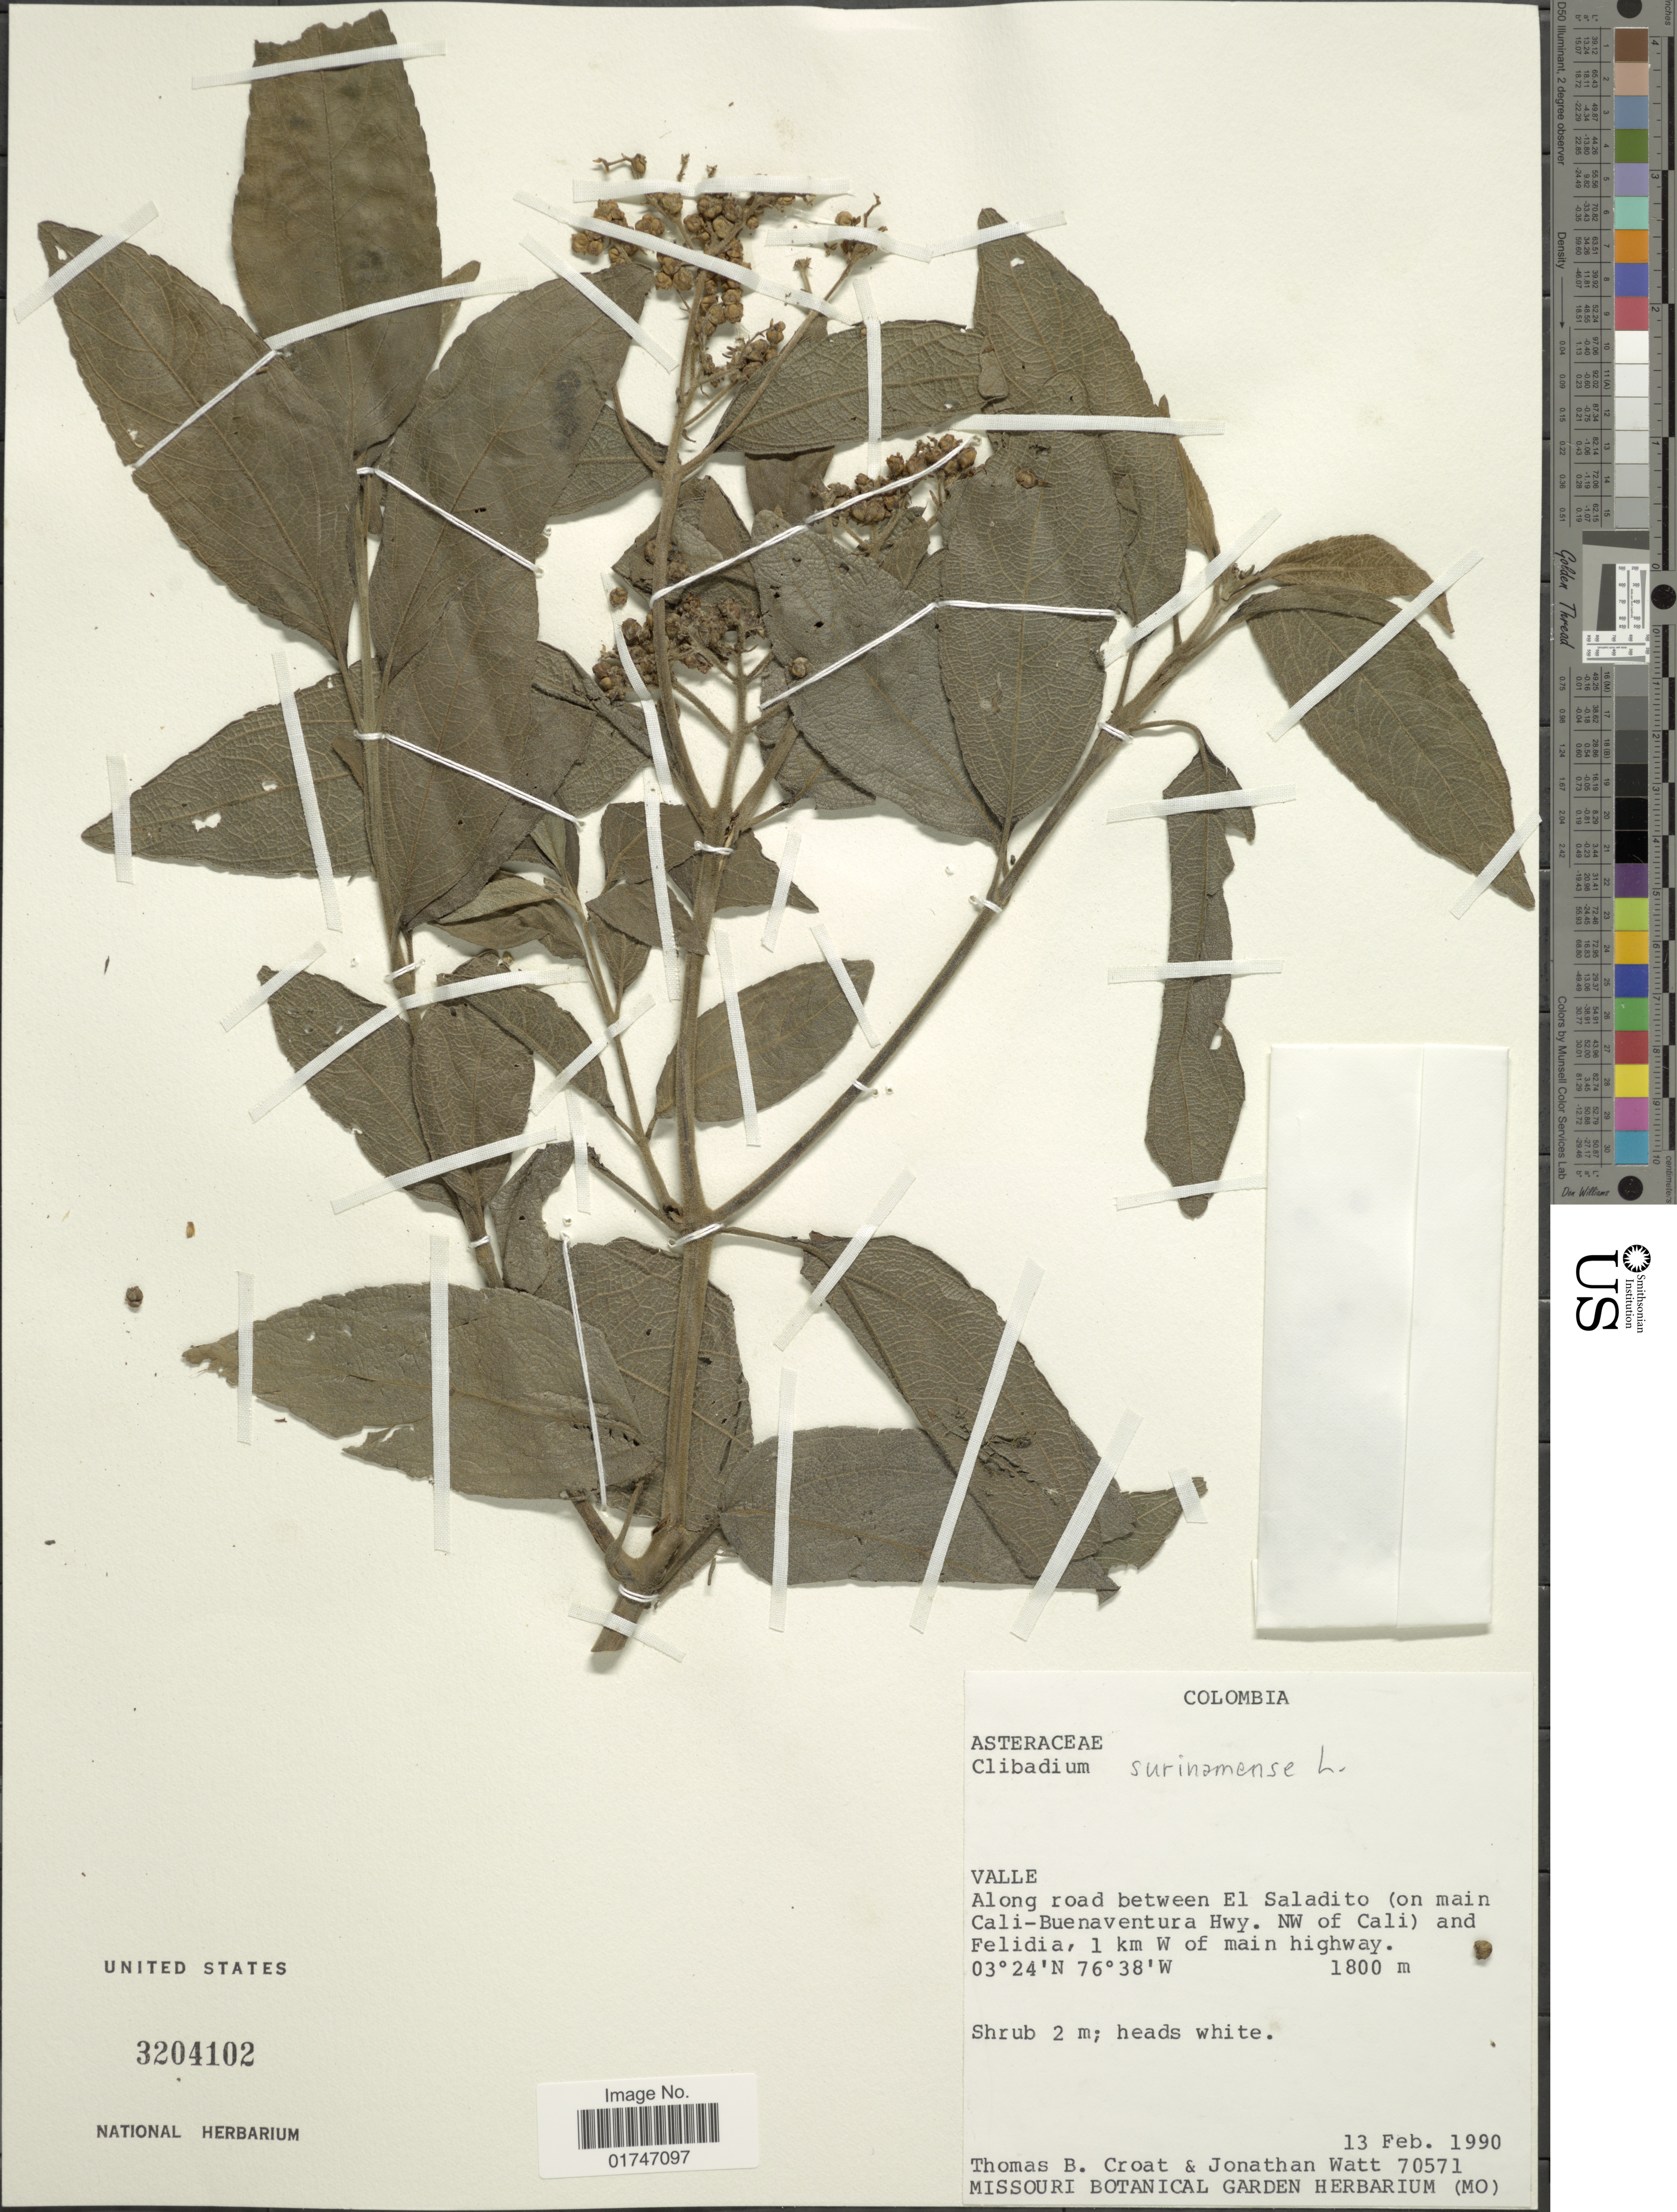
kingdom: Plantae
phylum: Tracheophyta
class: Magnoliopsida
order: Asterales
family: Asteraceae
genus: Clibadium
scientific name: Clibadium surinamense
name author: L.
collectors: T. B. Croat & J. Watt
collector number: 70571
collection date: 1990-02-13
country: Colombia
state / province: Valle del Cauca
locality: Valle. Along road between El Saladito (on main Cali-Buenaventura Hwy. NW of Cali) and Felidia, 1 km W of main highway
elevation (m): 1800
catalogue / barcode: US 3204102